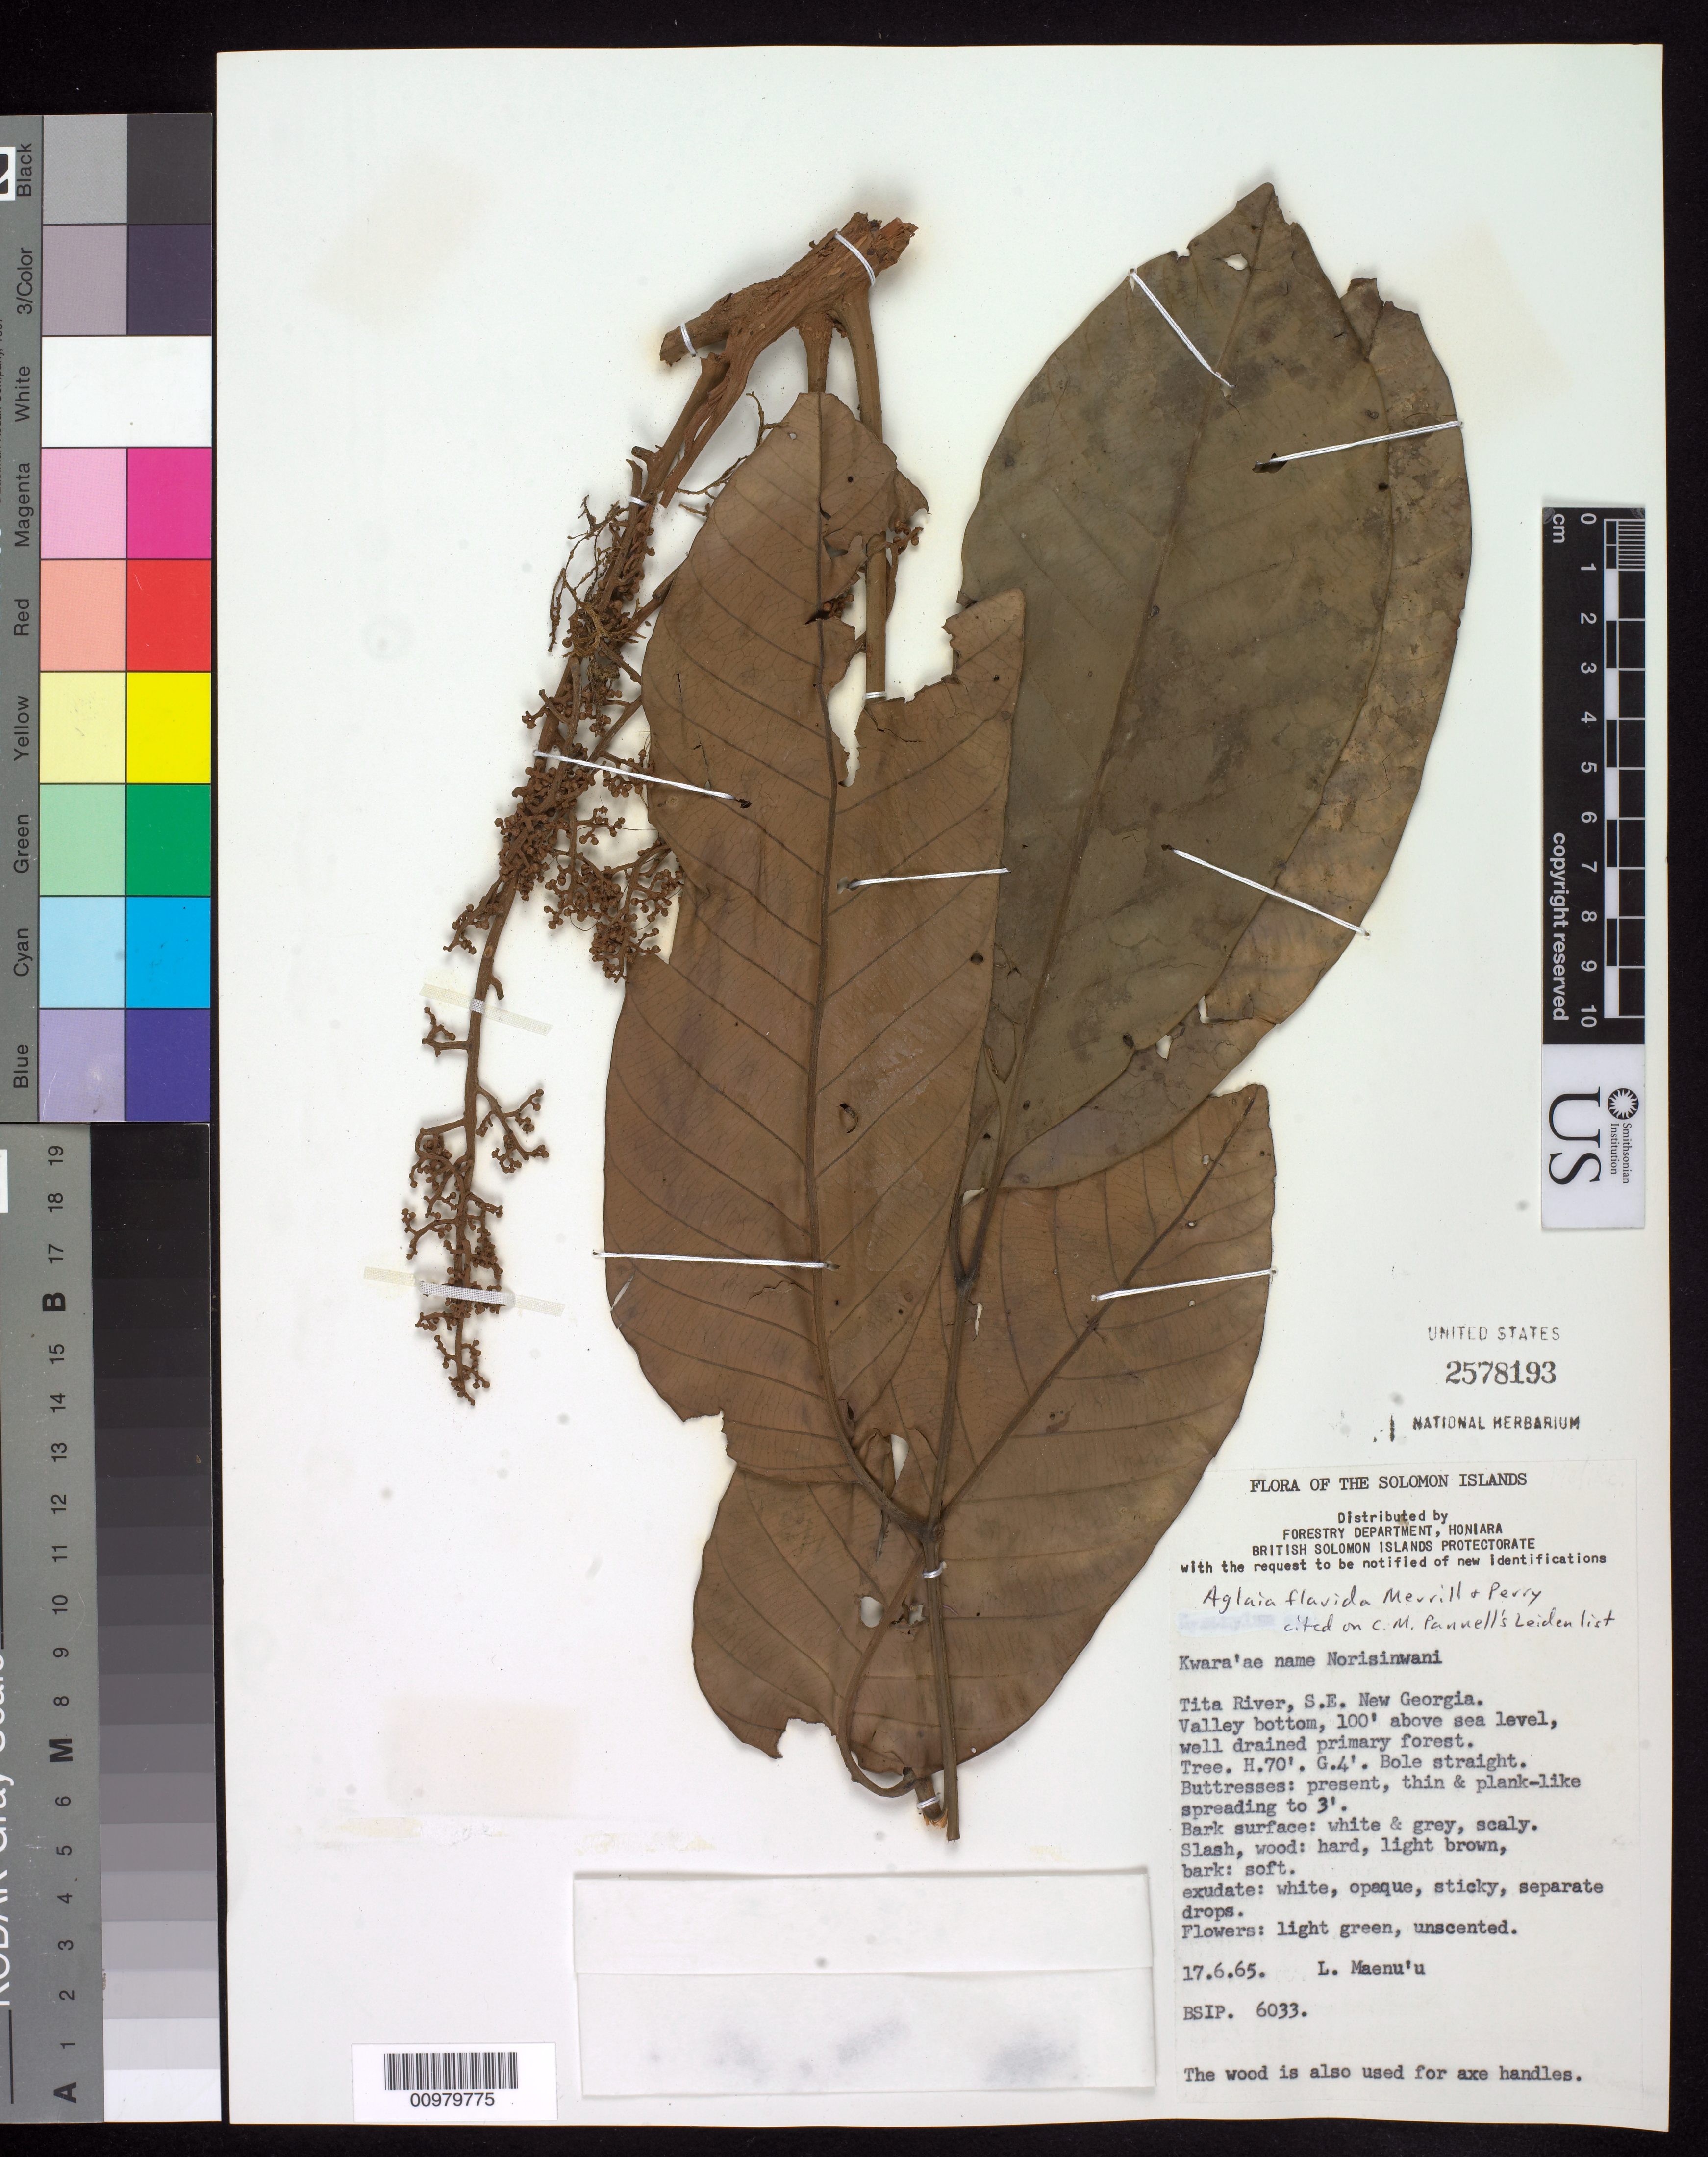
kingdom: Plantae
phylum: Tracheophyta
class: Magnoliopsida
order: Sapindales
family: Meliaceae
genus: Aglaia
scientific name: Aglaia flavida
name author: Merr. & L.M. Perry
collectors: L. Maenu'u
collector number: BSIP 6033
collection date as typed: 17 Jun 1965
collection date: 1965-06-17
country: Solomon Islands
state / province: Western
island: New Georgia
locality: Solomon Islands, Tita River, SE New Georgia, valley bottom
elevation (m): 30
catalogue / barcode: US 2578193